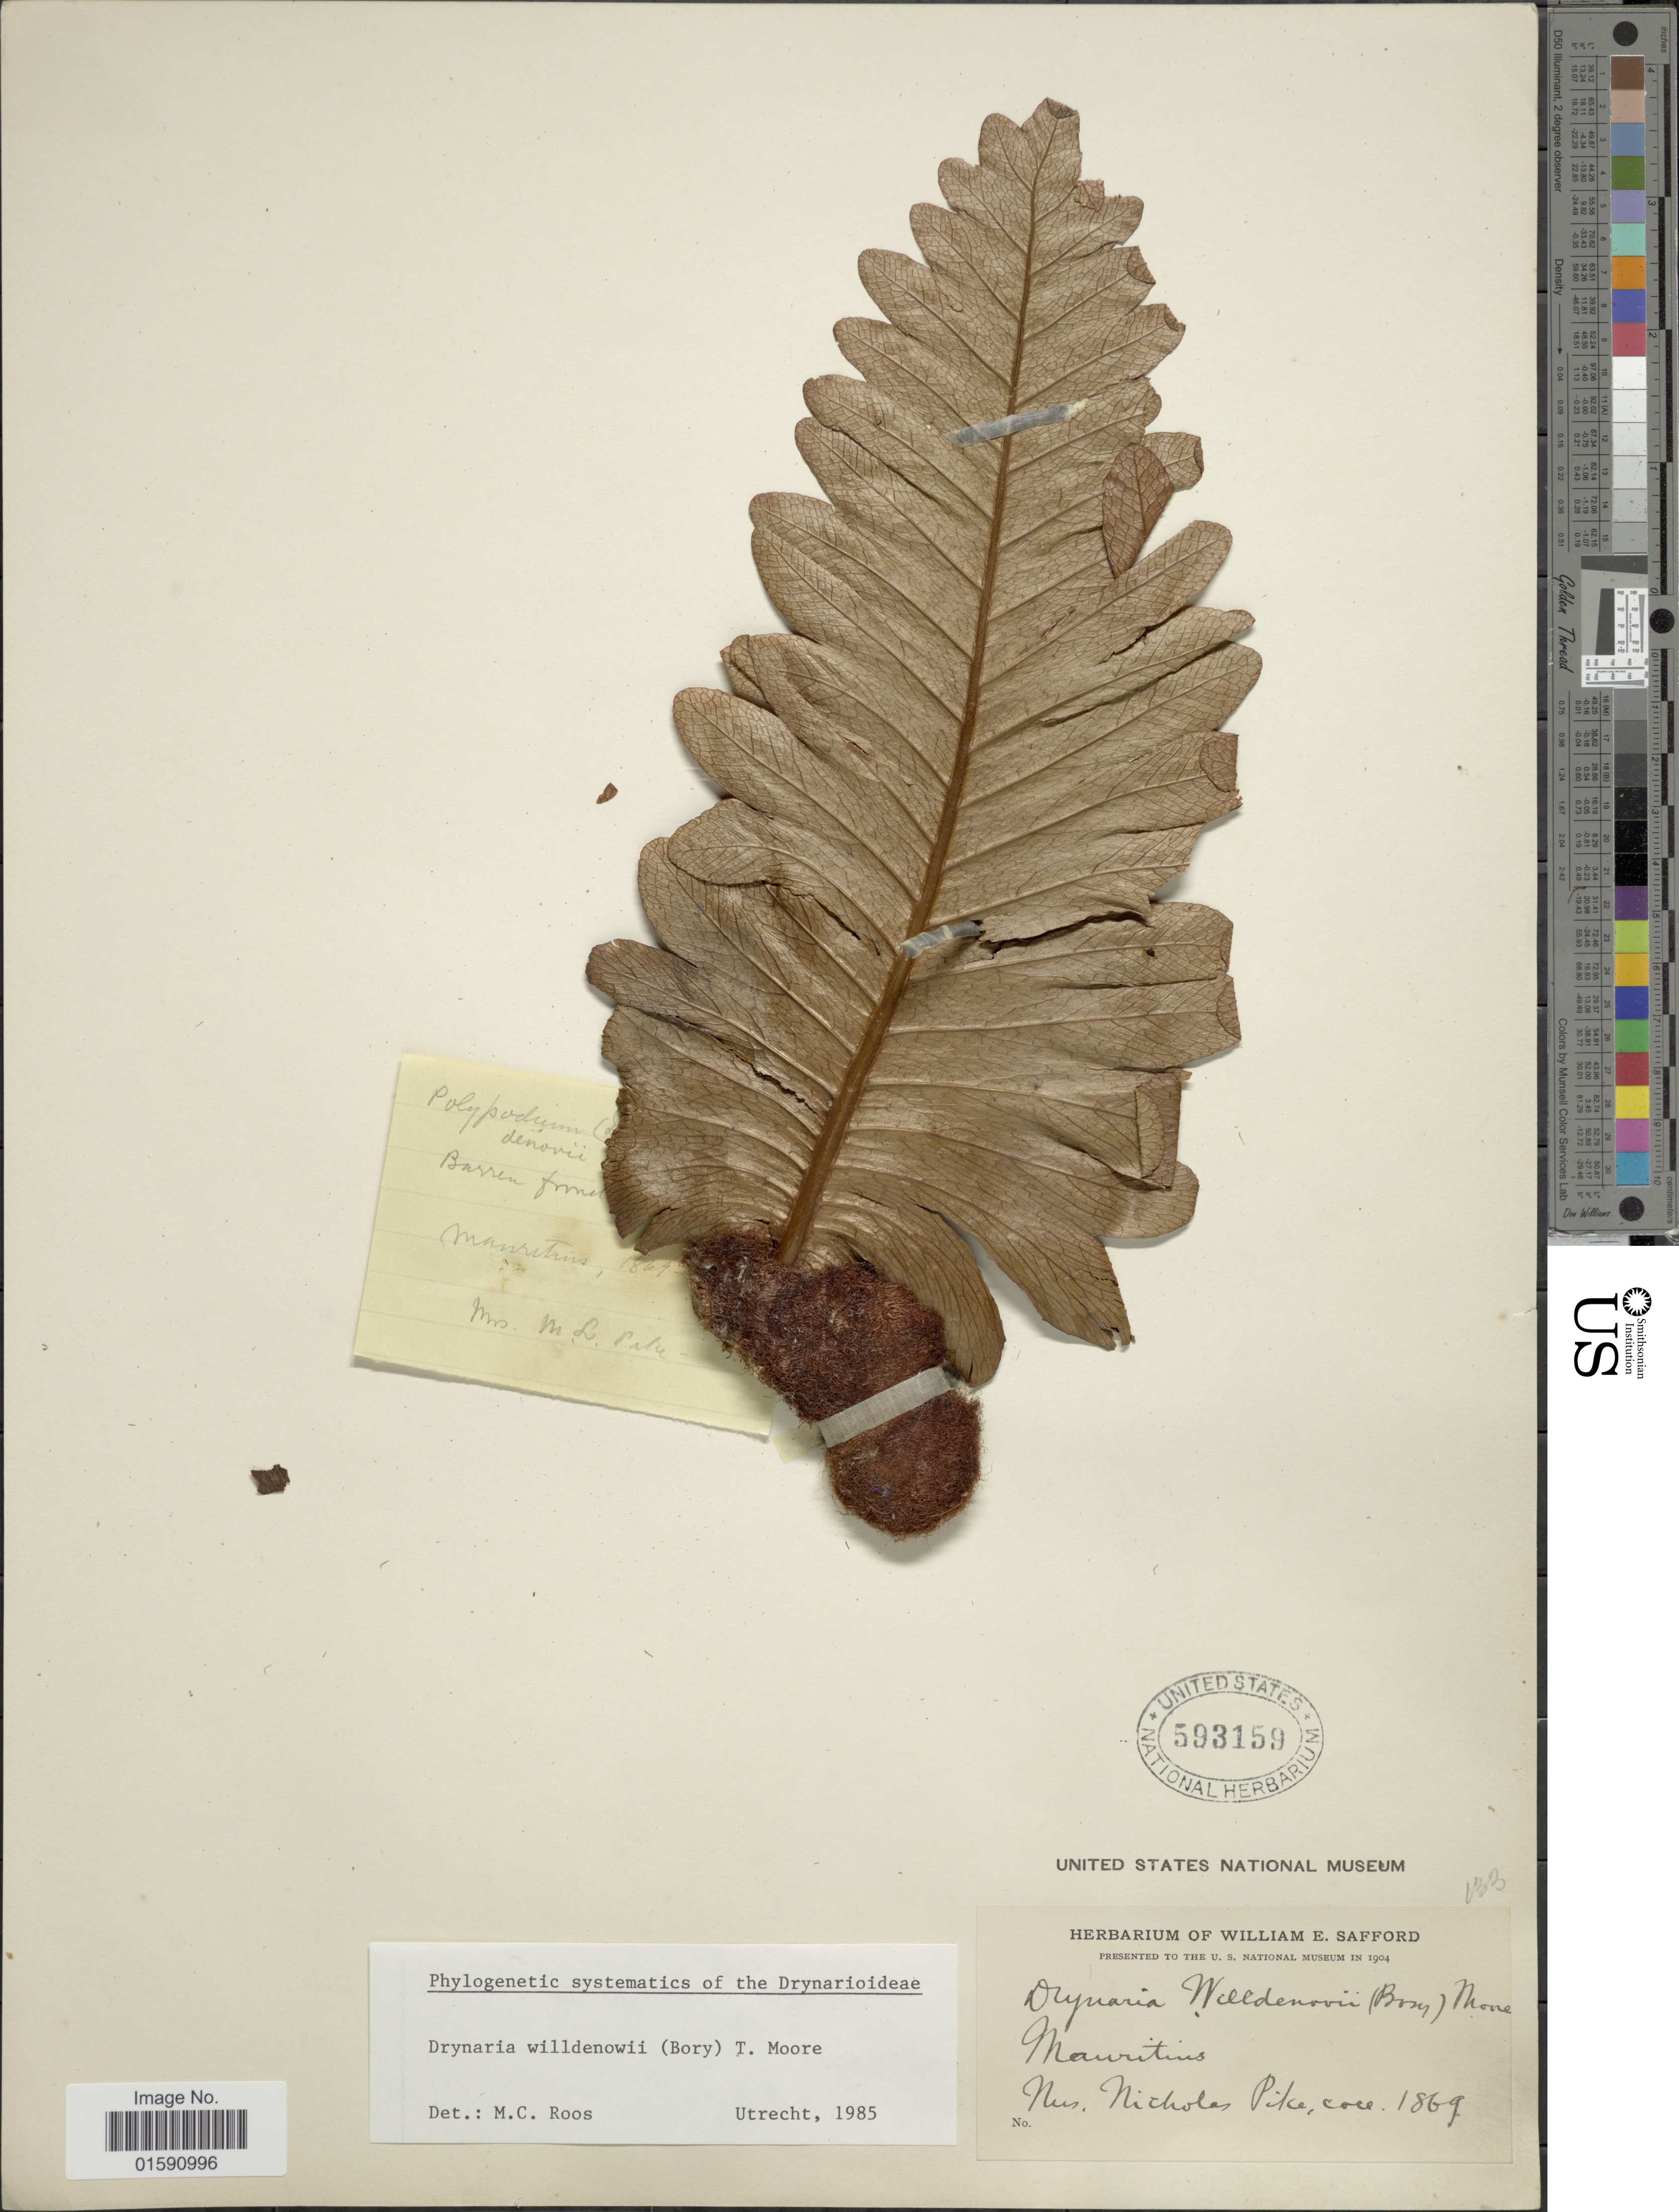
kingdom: Plantae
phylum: Tracheophyta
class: Polypodiopsida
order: Polypodiales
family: Polypodiaceae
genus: Drynaria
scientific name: Drynaria willdenowii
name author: (Bory) L.B. Moore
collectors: N. Pike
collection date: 1869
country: Mauritius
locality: Mauritius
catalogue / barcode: US 593159